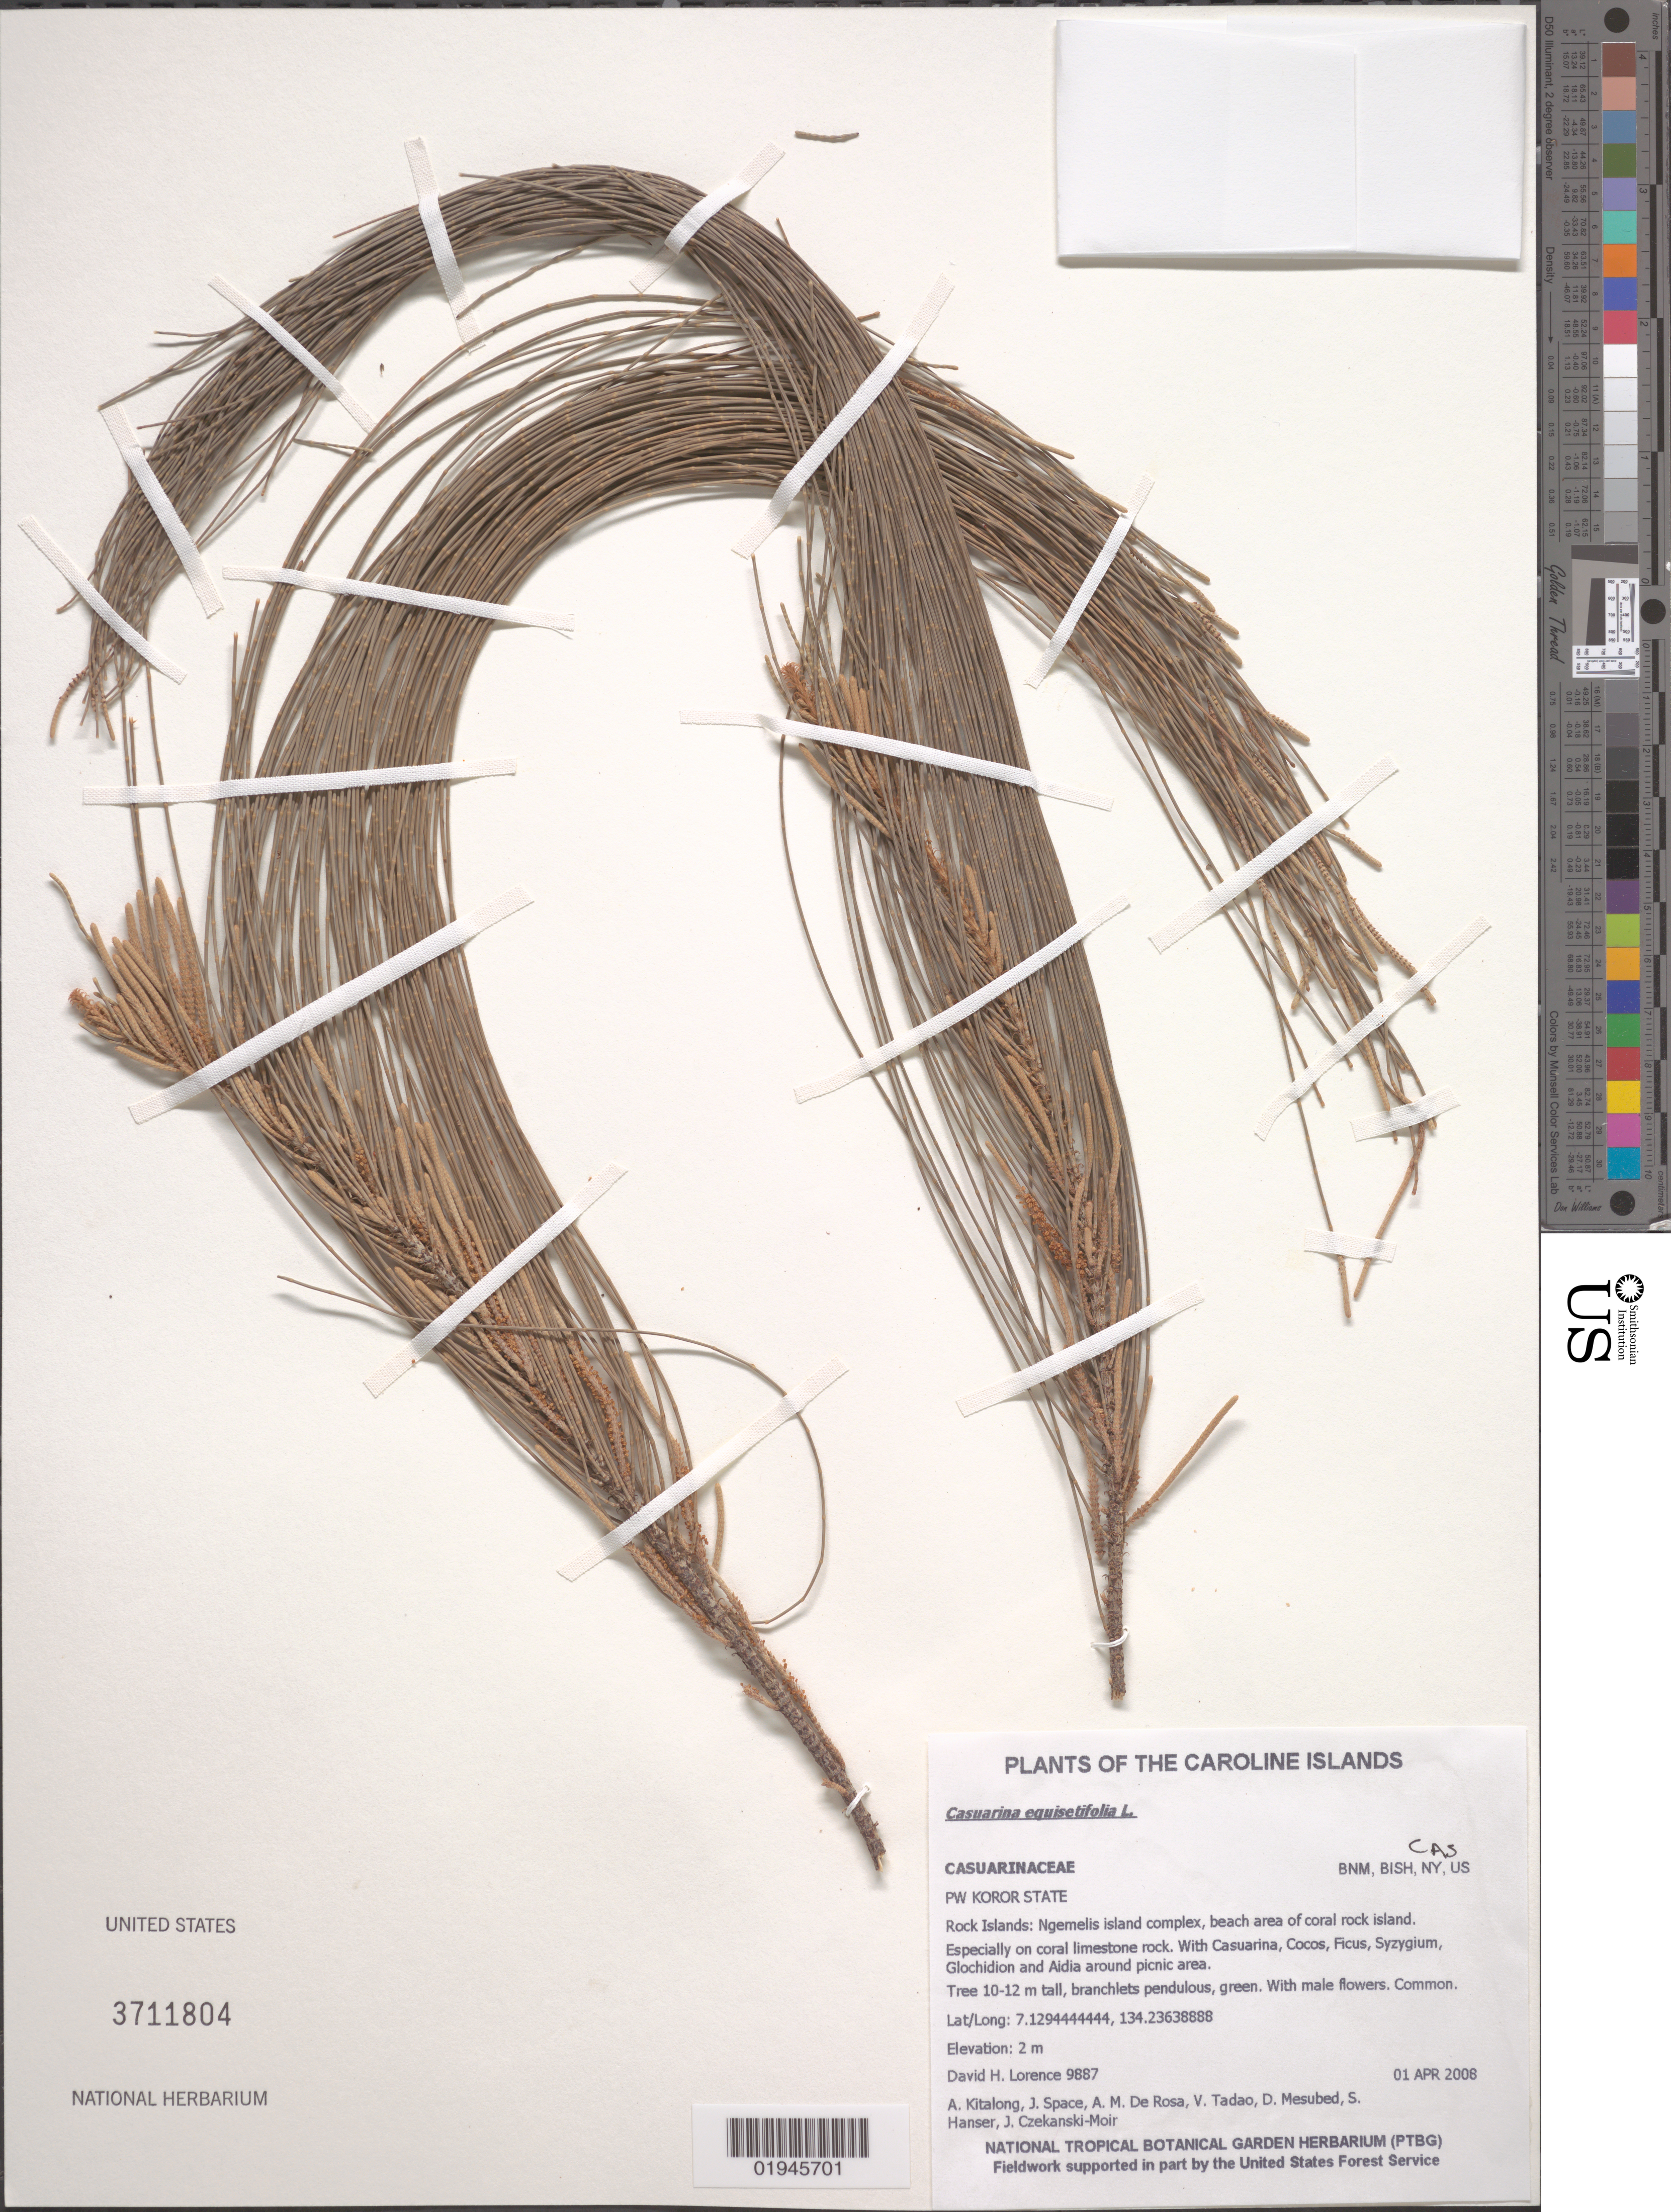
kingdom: Plantae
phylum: Tracheophyta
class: Magnoliopsida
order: Fagales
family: Casuarinaceae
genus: Casuarina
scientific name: Casuarina equisetifolia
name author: L.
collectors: D. Lorence, A. Kitalong, J. Space, A. De Rosa, V. Tadao, D. Mesubed & S. Hanser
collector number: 9887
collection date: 2008-04-01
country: Palau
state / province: Koror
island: Rock Islands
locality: Rock Islands, Ngemelis island complex. Beach area of coral rock island.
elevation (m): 2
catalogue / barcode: US 3711804